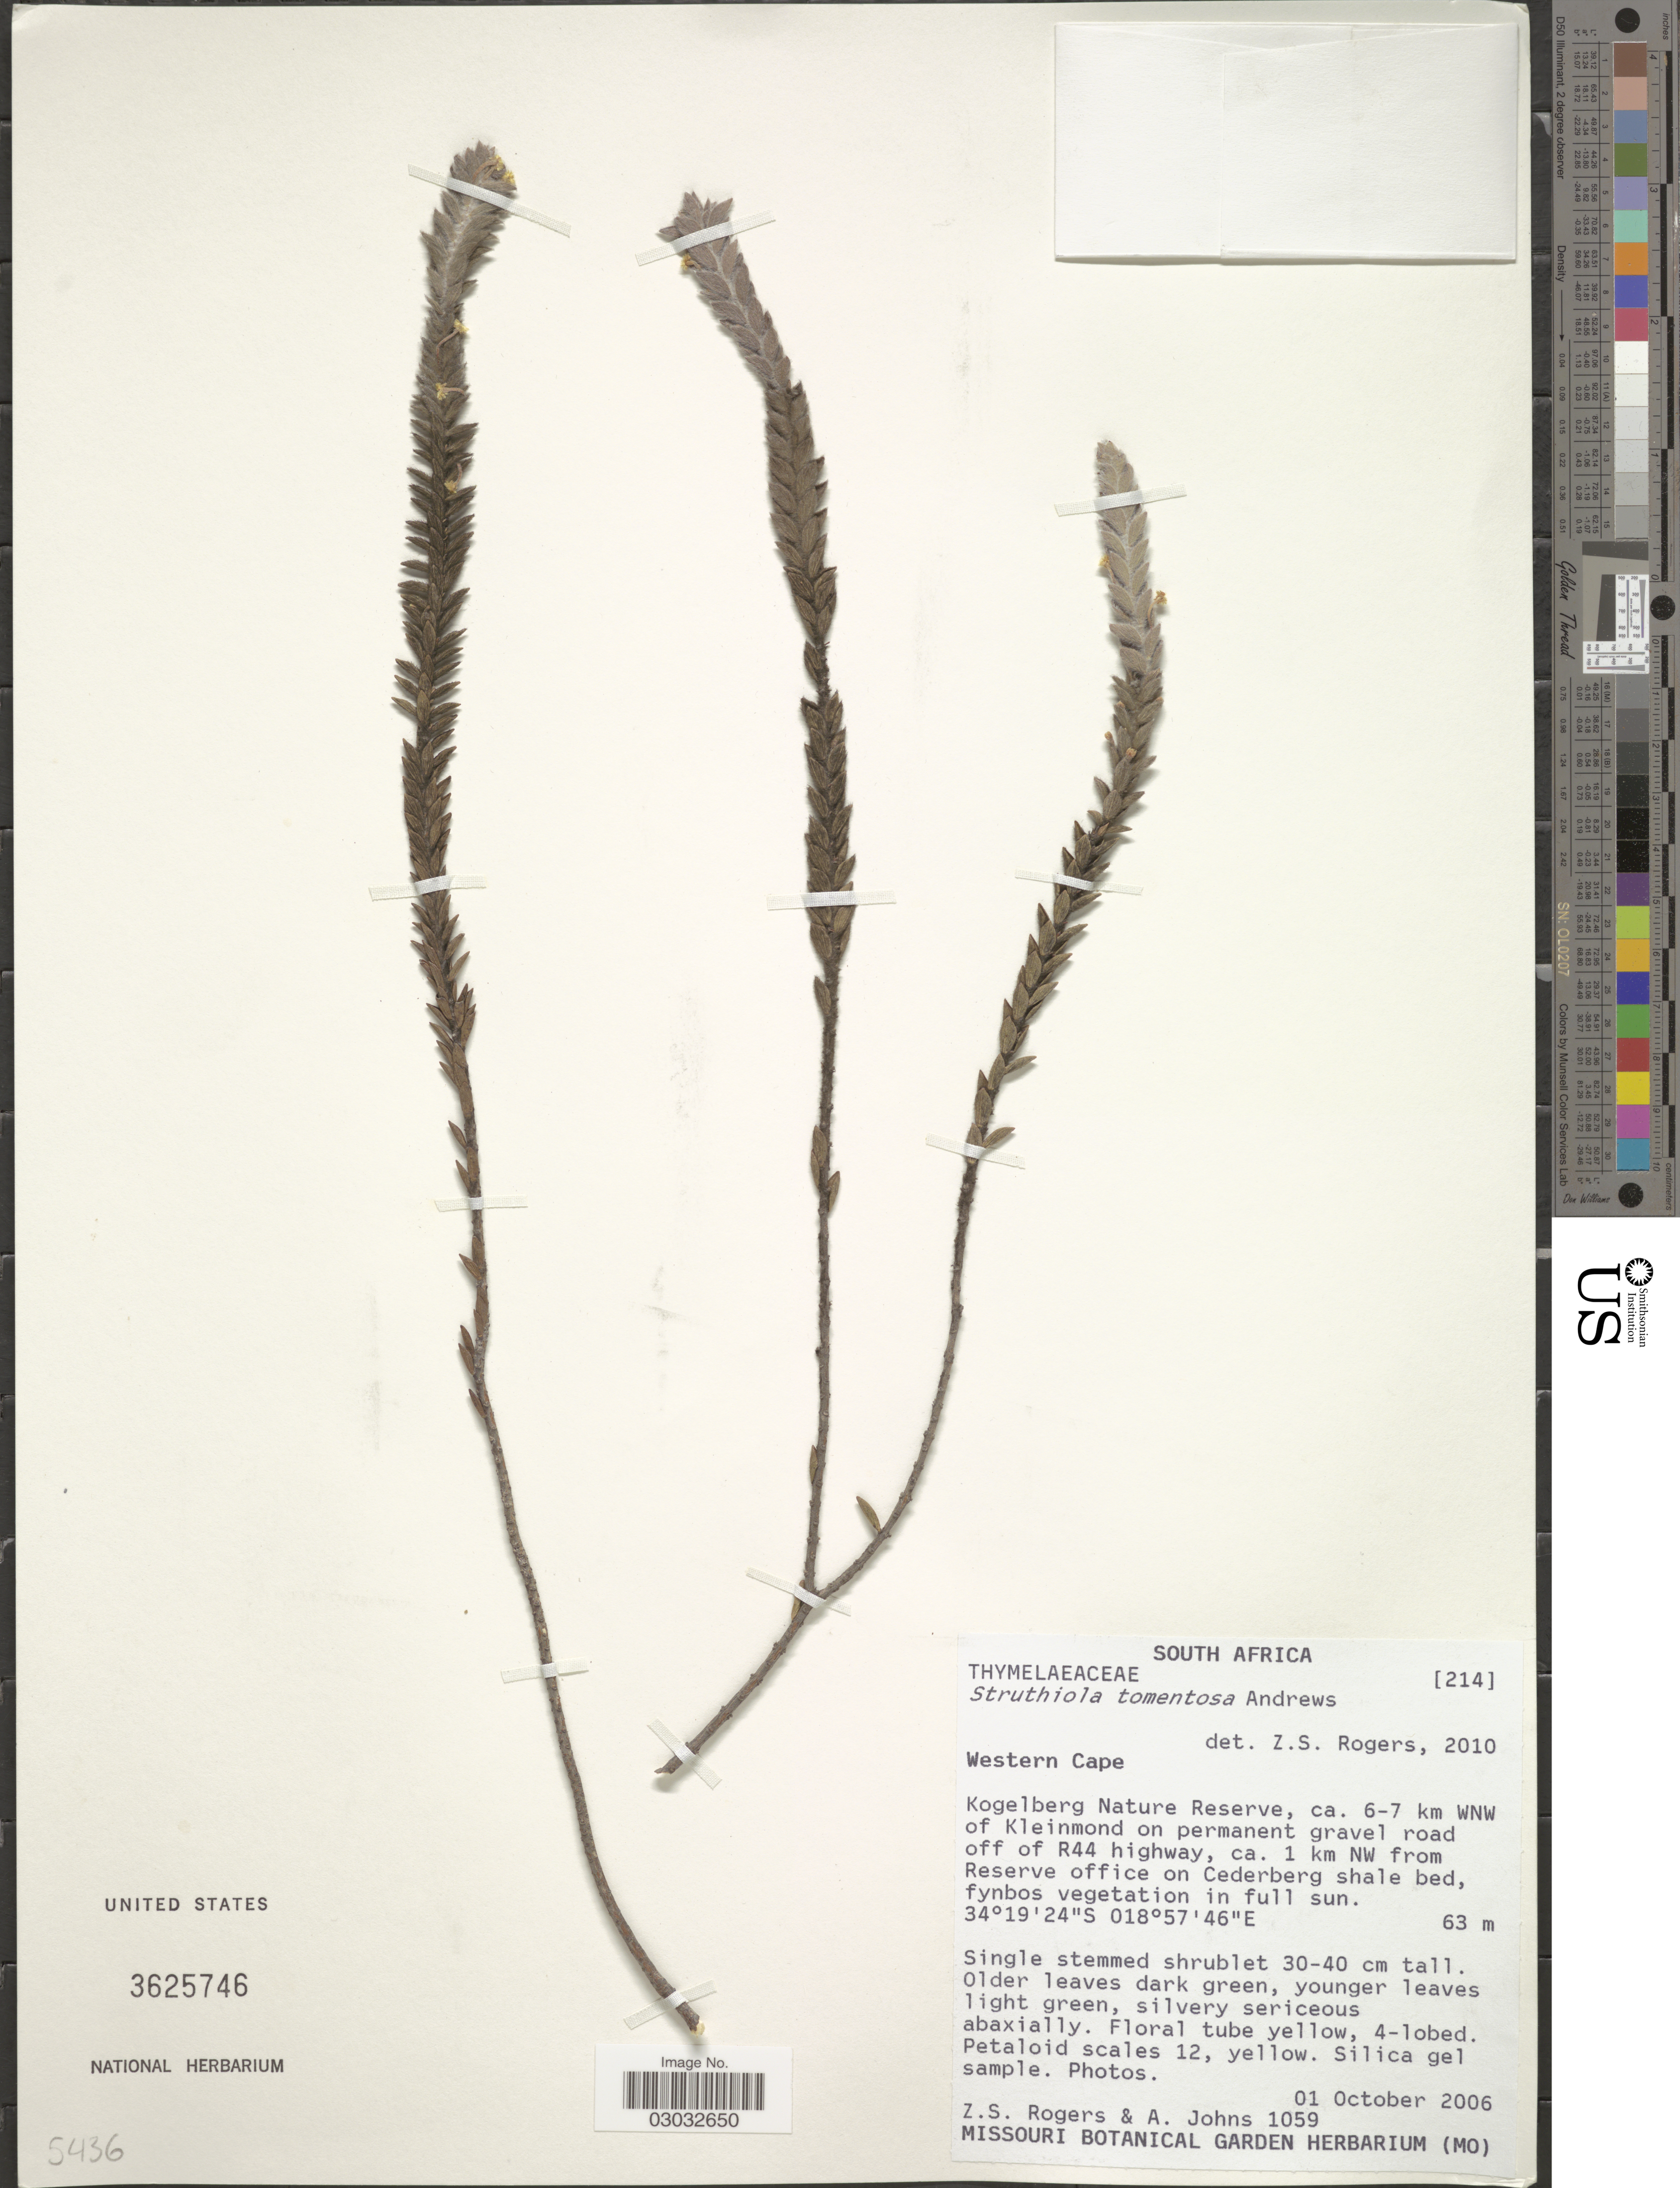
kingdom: Plantae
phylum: Tracheophyta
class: Magnoliopsida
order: Malvales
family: Thymelaeaceae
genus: Struthiola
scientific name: Struthiola tomentosa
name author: Andrews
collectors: Z. S. Rogers & A. Johns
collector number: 1059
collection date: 2006-10-01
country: South Africa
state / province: Western Cape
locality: Kogelberg Nature Reserve, ca. 6-7 km WNW of Kleinmond on permanent gravel road off of R44 highway, caa. 1 km NW from Reserve office on Cederberg shale bed.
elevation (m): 63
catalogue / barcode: US 3625746